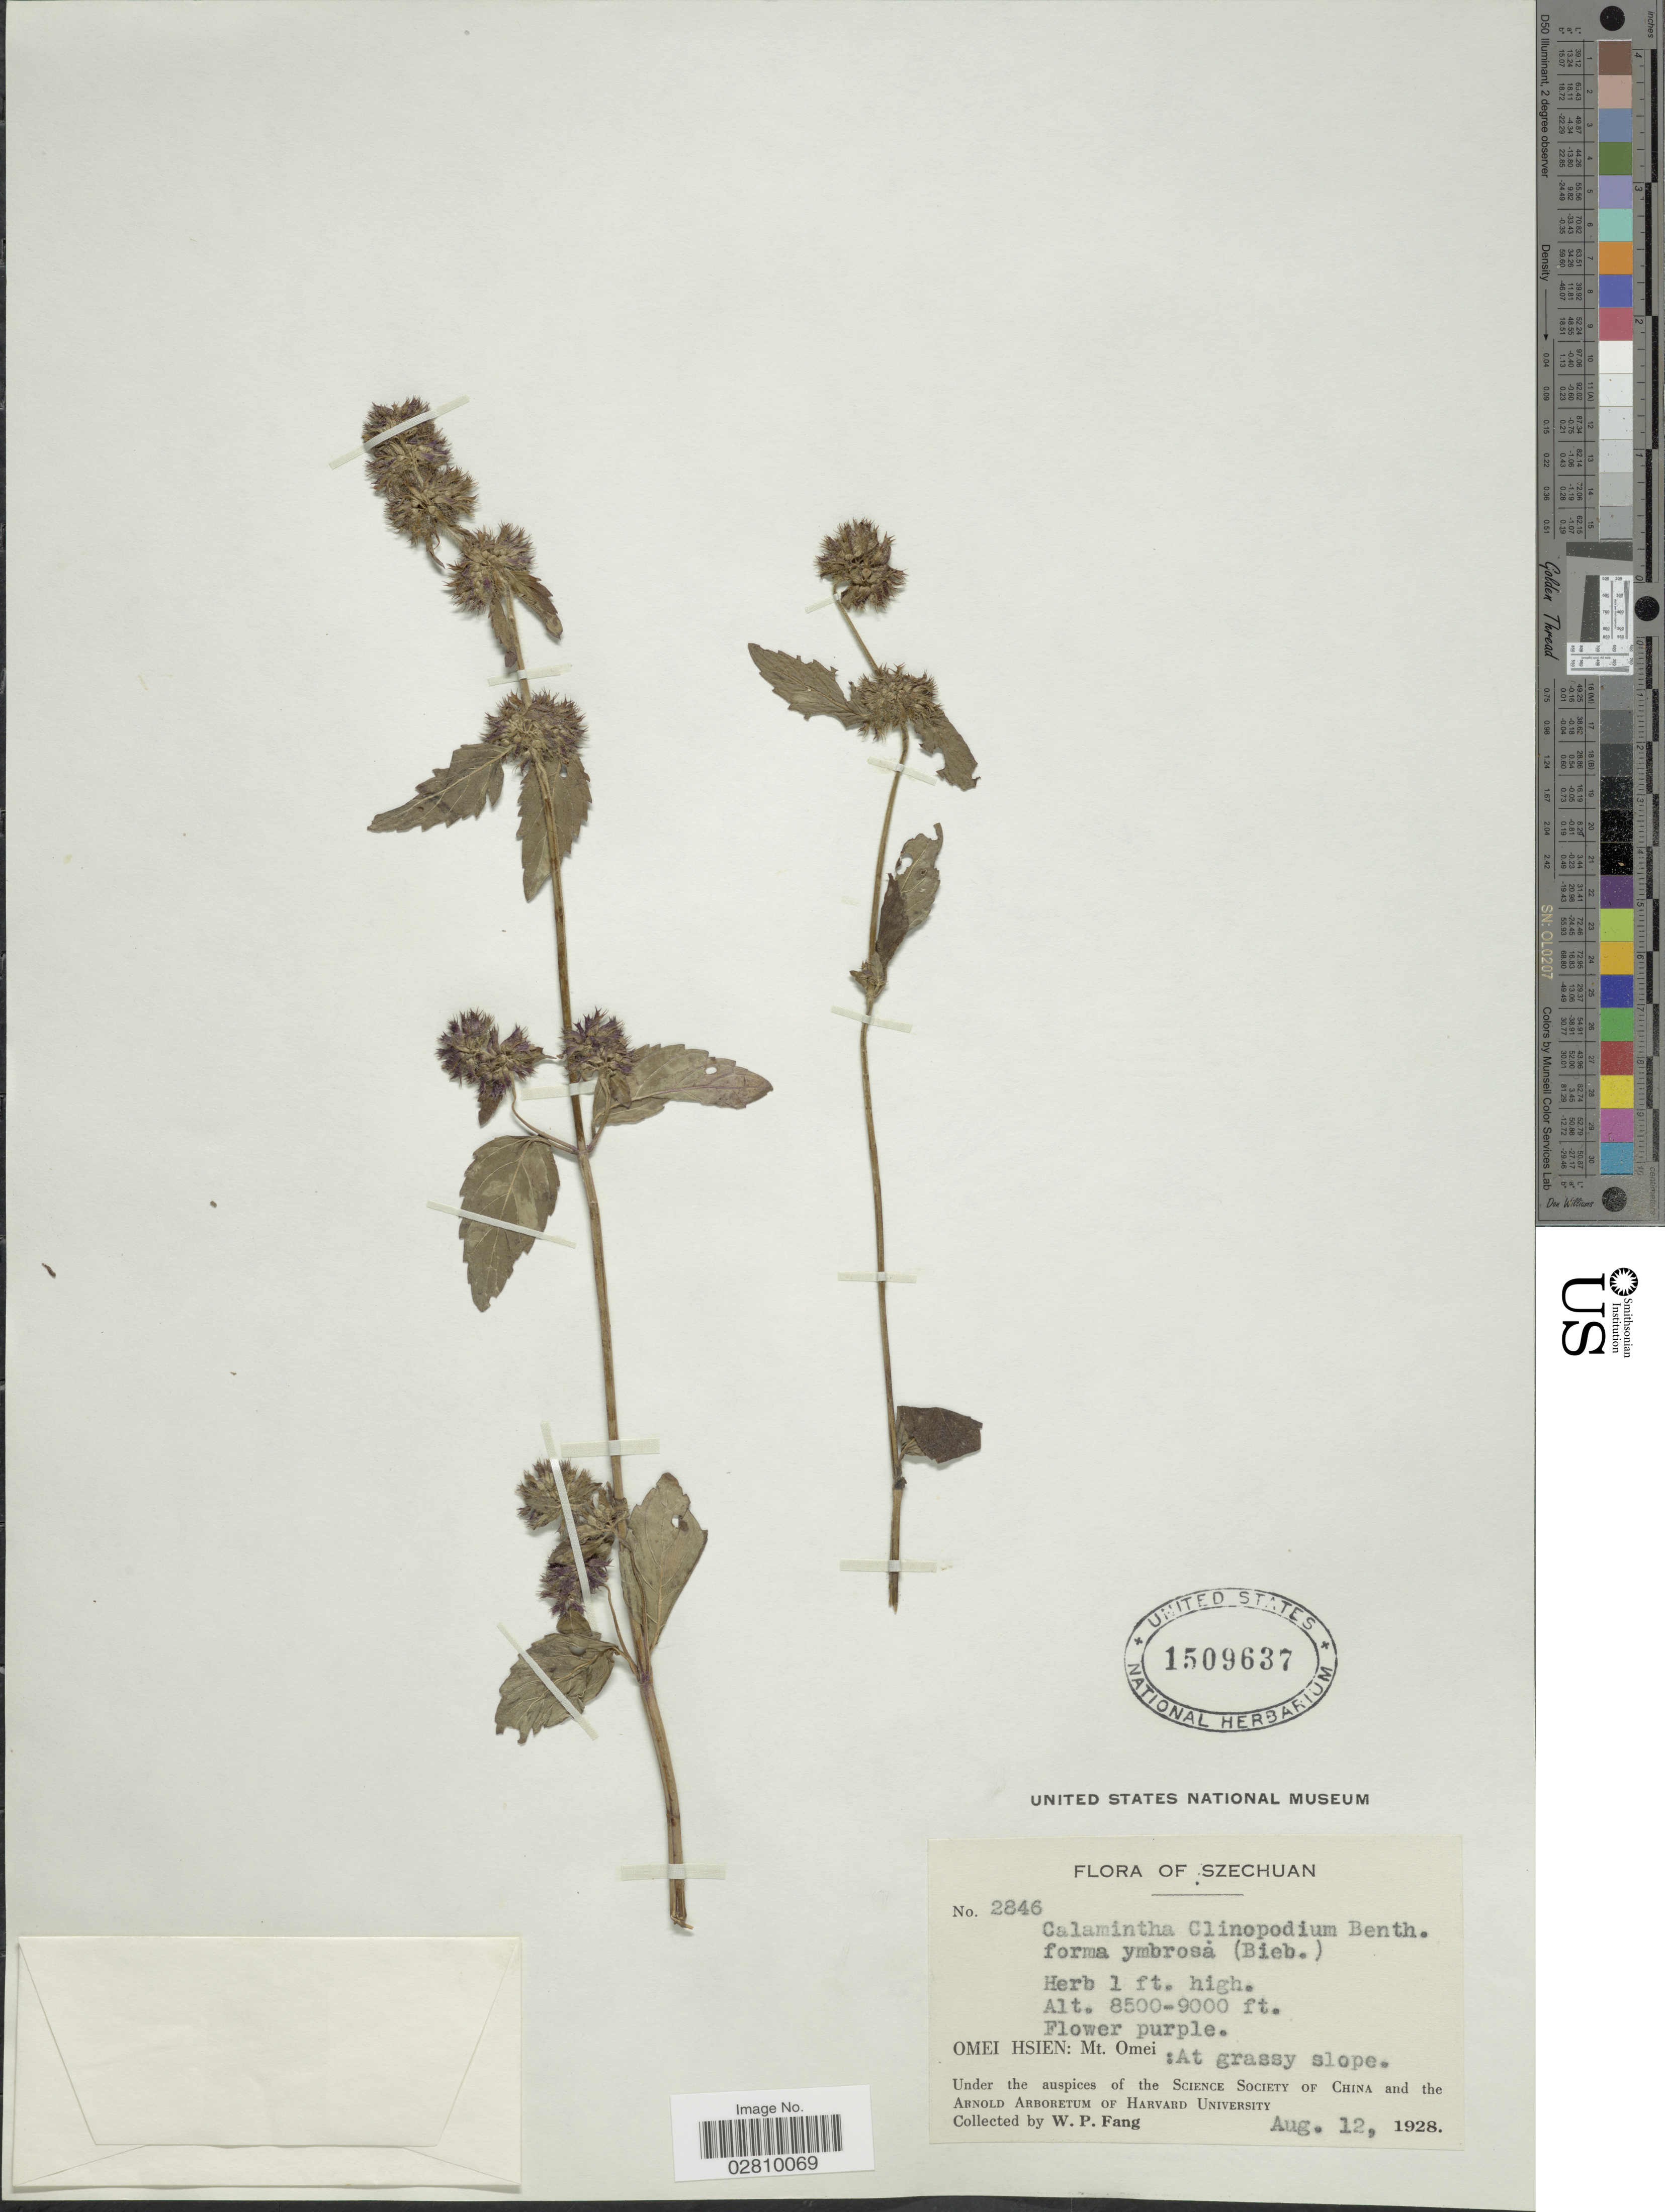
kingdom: Plantae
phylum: Tracheophyta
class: Magnoliopsida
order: Lamiales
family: Lamiaceae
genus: Calamintha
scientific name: Calamintha clinopodium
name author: (Vest) Spenn.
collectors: W. P. Fang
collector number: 2846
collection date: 1928-08-12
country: China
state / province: Sichuan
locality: Szechuan. Omei Hsien: Mt. Omei.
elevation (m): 2591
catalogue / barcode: US 1509637